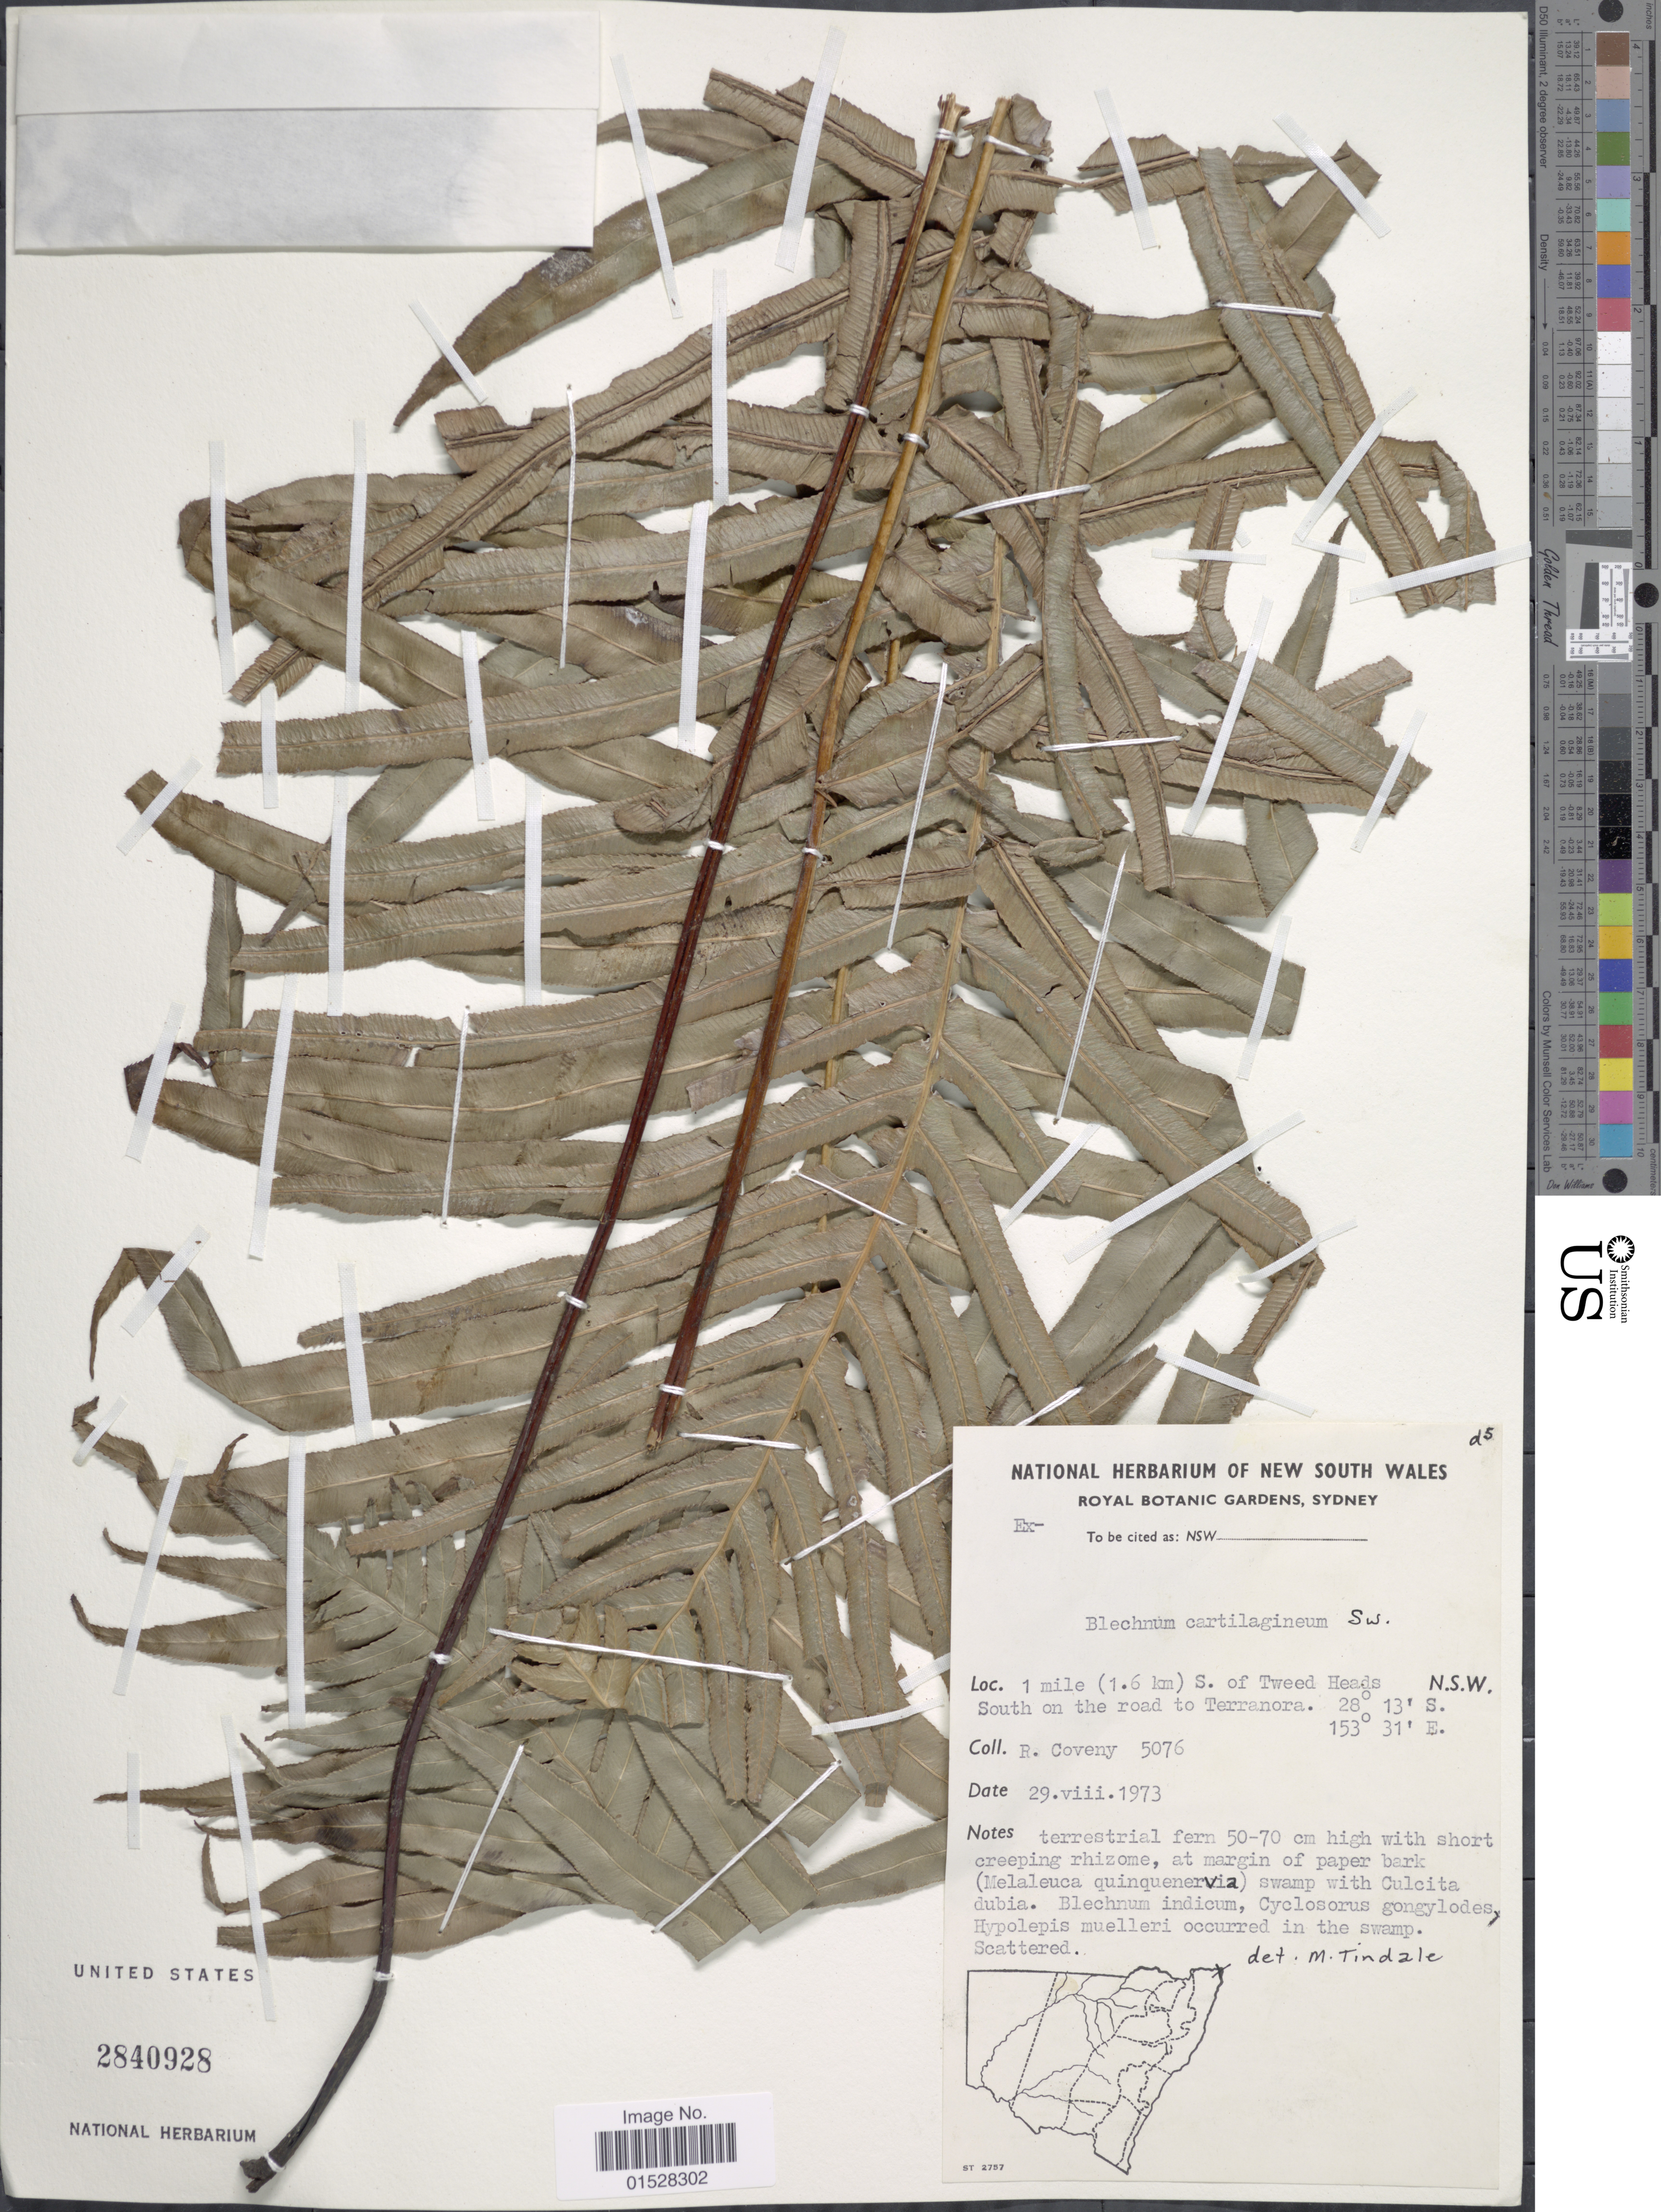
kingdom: Plantae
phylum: Tracheophyta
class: Polypodiopsida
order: Polypodiales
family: Blechnaceae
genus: Blechnum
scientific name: Blechnum cartilagineum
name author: Sw.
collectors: R. Coveny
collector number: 5076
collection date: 1973-08-29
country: Australia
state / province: New South Wales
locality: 1 mile (1.6 km) S. of Tweed Heads South on the road to Terranora.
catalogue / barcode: US 2840928